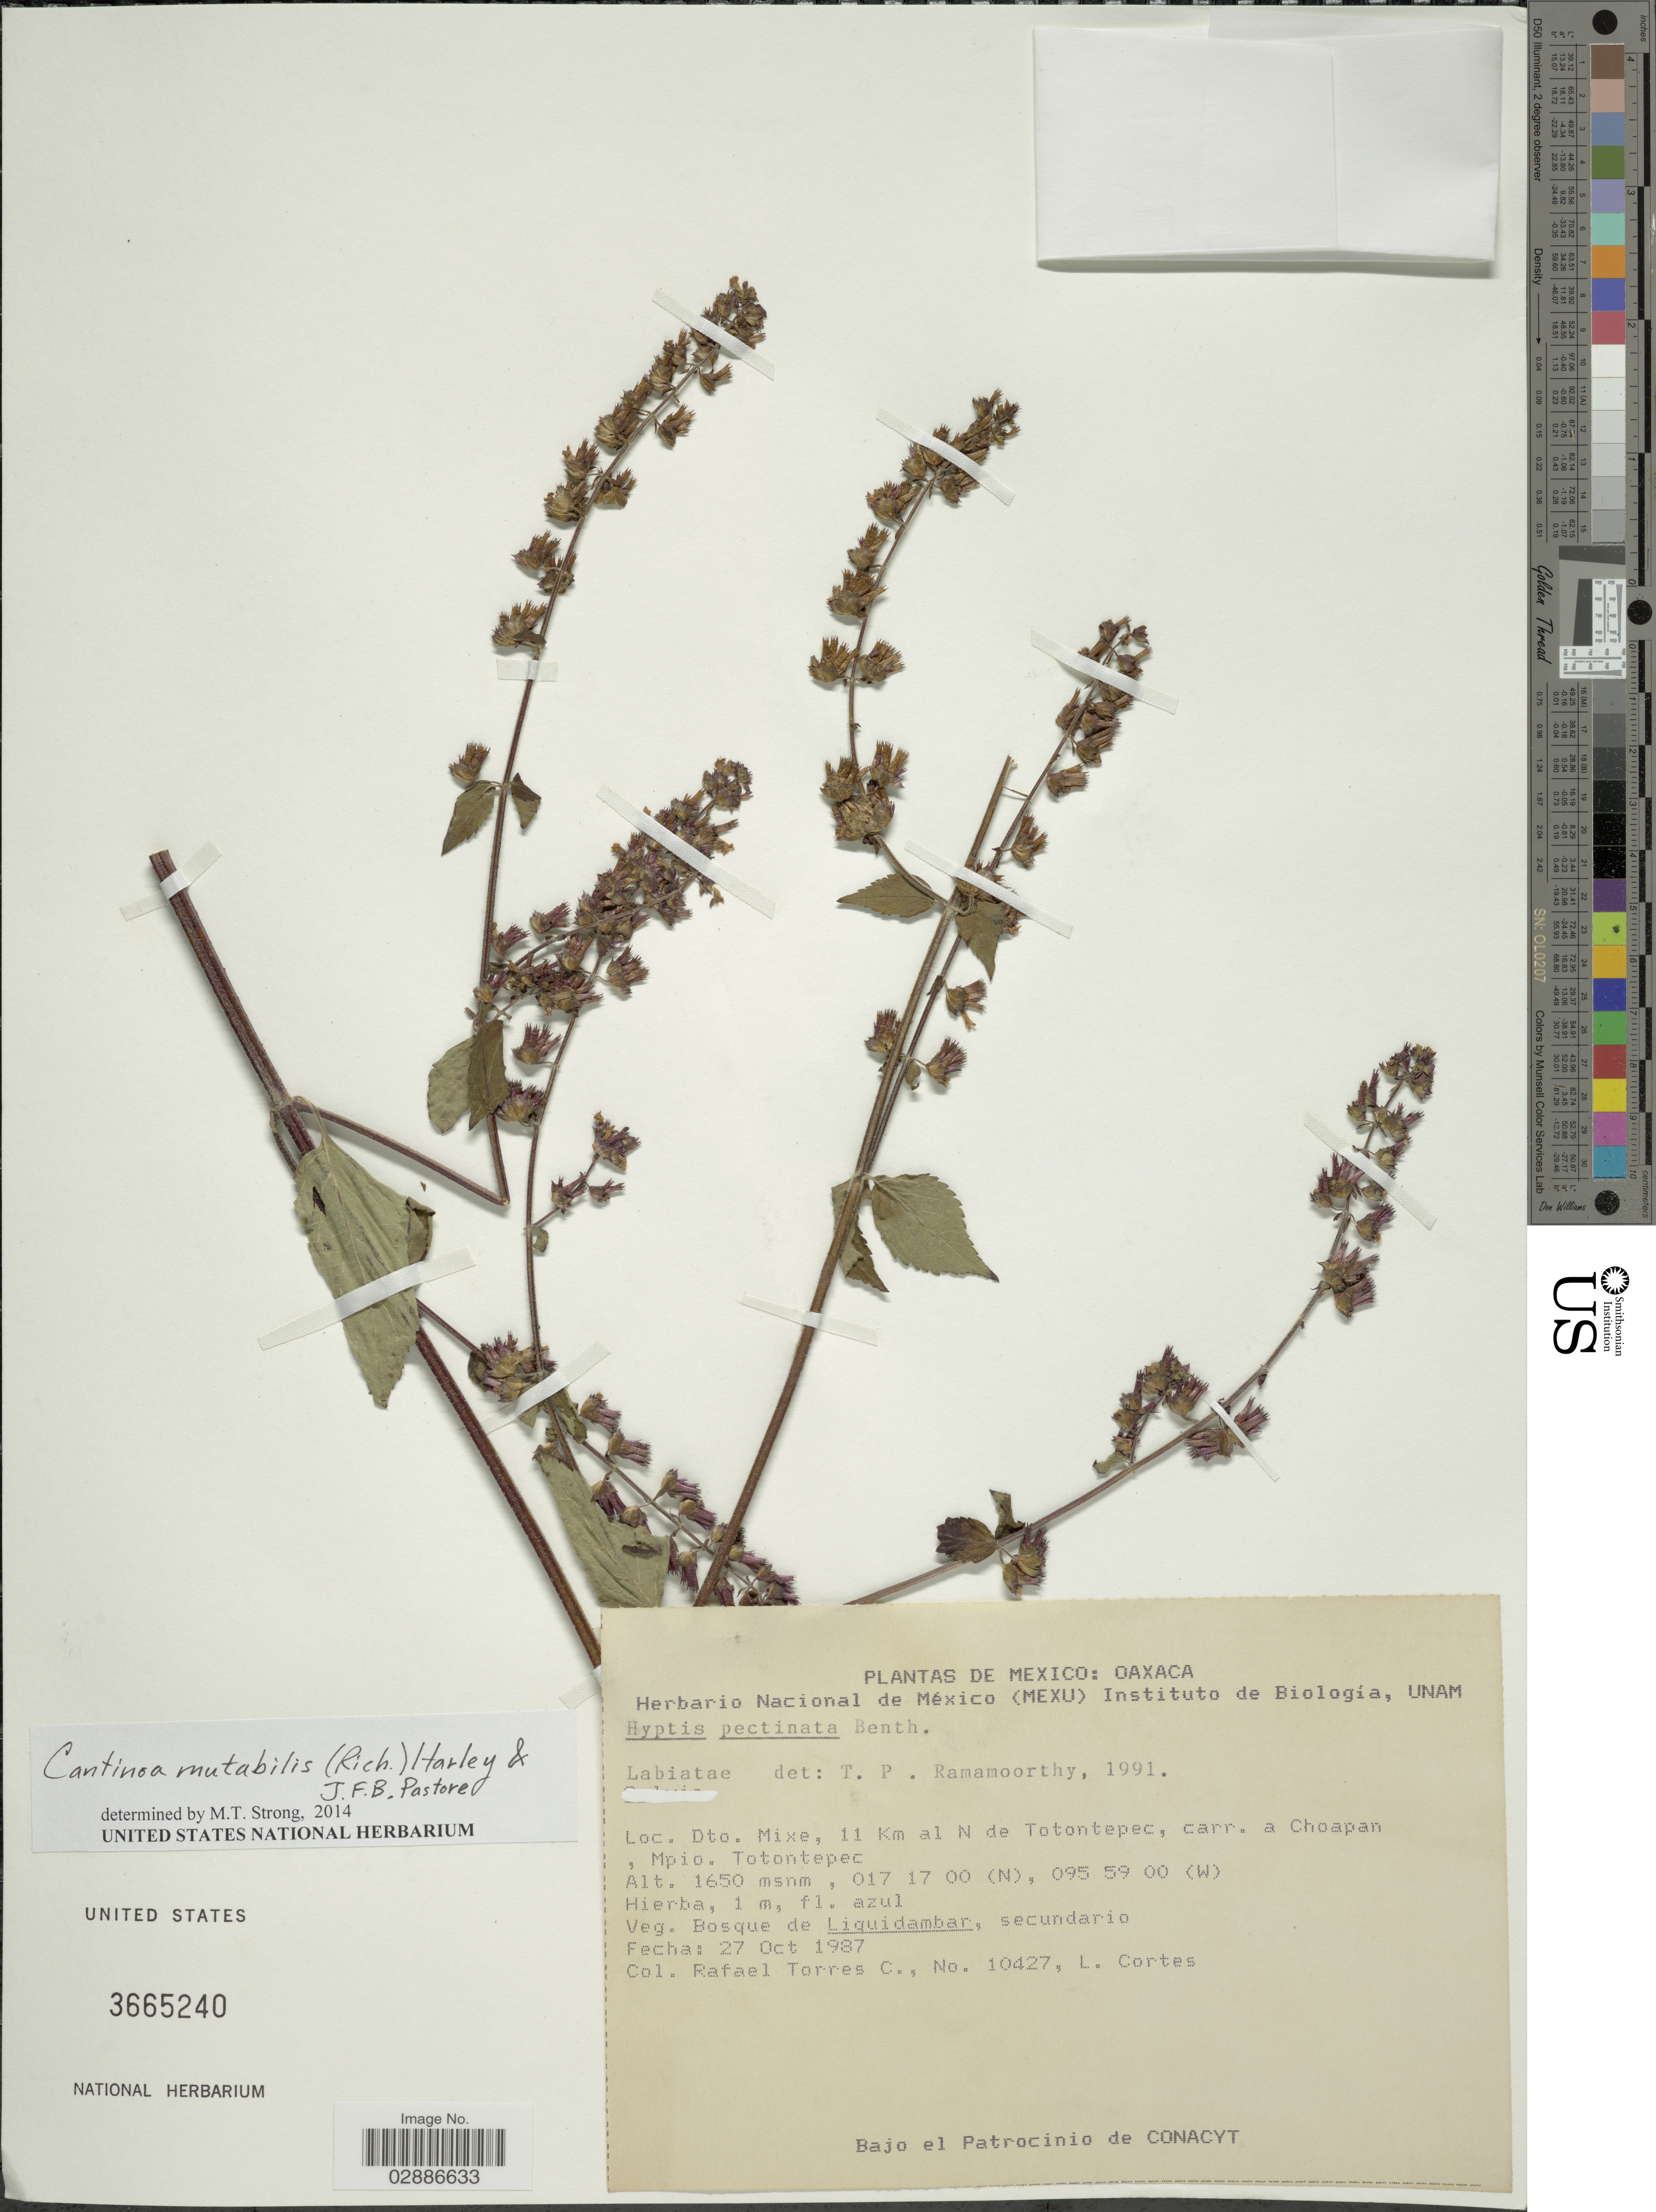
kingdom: Plantae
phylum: Tracheophyta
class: Magnoliopsida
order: Lamiales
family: Lamiaceae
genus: Cantinoa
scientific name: Cantinoa mutabilis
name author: (Epling) Harley & J.F.B. Pastore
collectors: R. Torres C. & L. Cortes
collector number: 10427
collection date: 1987-10-27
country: Mexico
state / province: Oaxaca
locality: Dto. Mixe, 11 KM al N de Totontepec, carr. a Choapan, Mpio. Totontepec.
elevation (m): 1650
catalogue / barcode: US 3665240